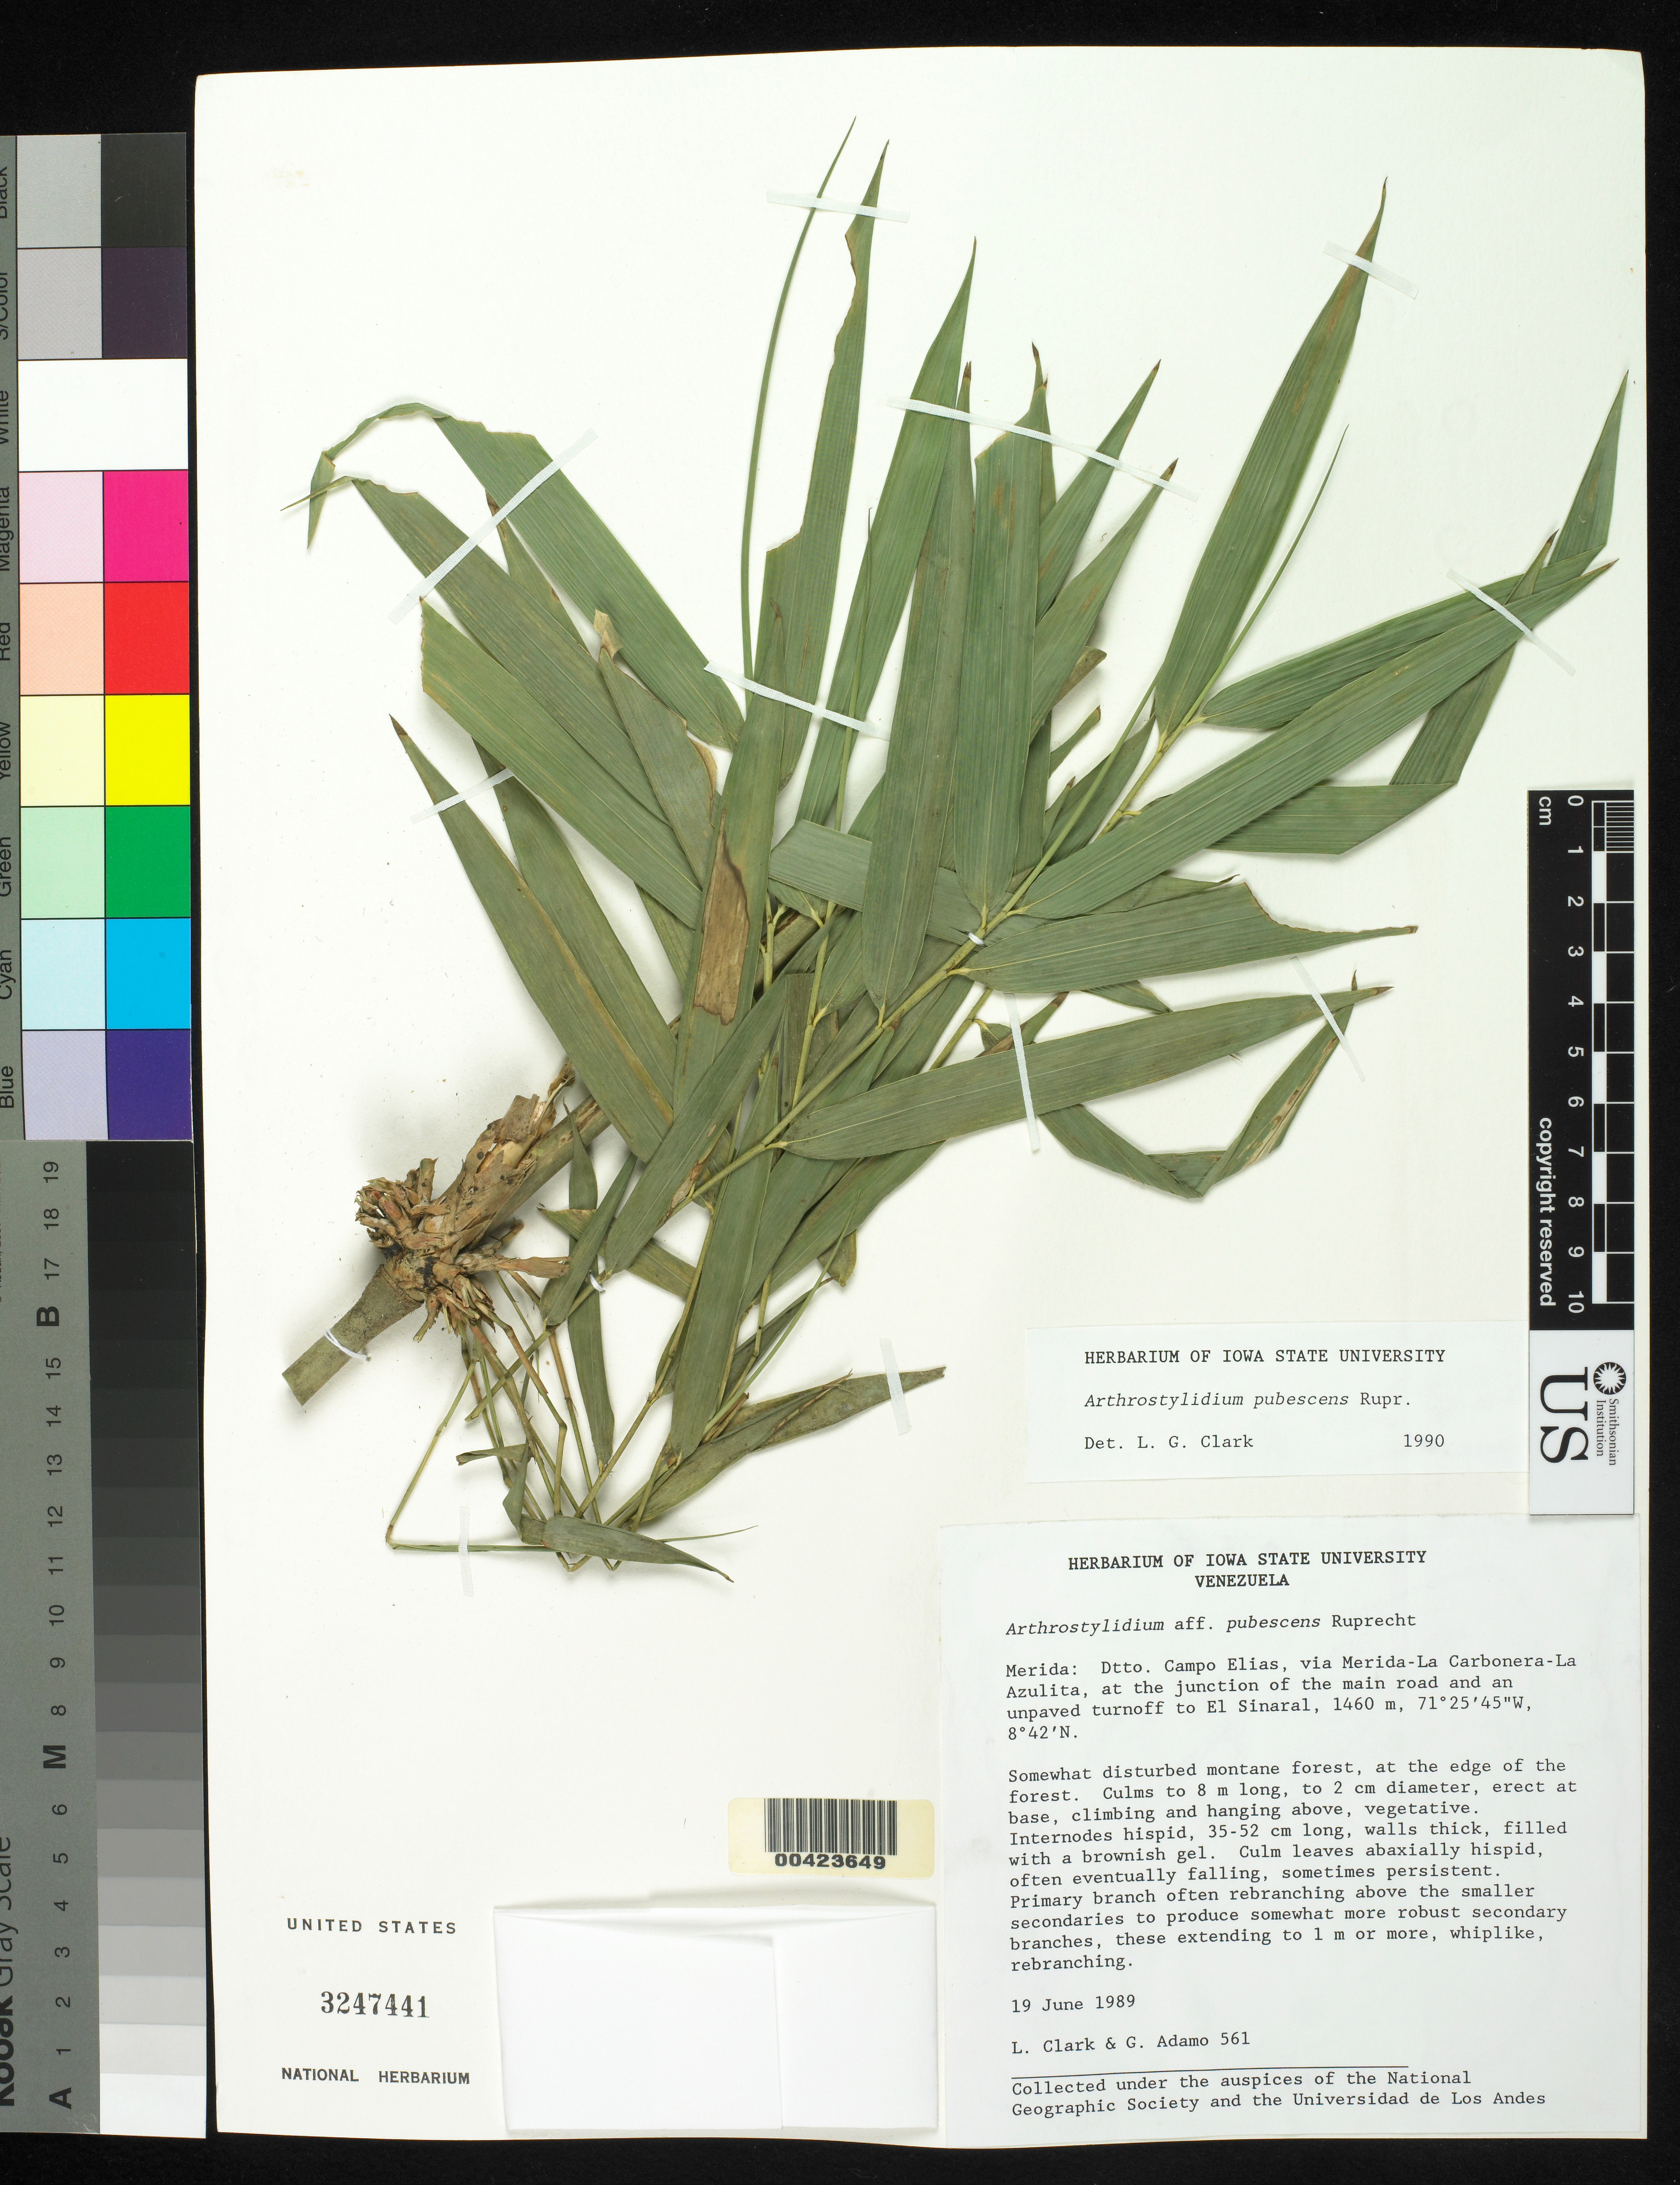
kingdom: Plantae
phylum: Tracheophyta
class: Liliopsida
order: Poales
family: Poaceae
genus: Arthrostylidium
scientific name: Arthrostylidium pubescens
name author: Rupr.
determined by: Clark, Lynn G., (ISC), Iowa State University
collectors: L. G. Clark & G. Adamo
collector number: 561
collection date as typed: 19 Jun 1989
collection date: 1989-06-19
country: Venezuela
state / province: Mérida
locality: El sineral, at junct. of main road and an unpaved rd to; via merida- la carbonera, la azulita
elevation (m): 1460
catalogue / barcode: US 3247441